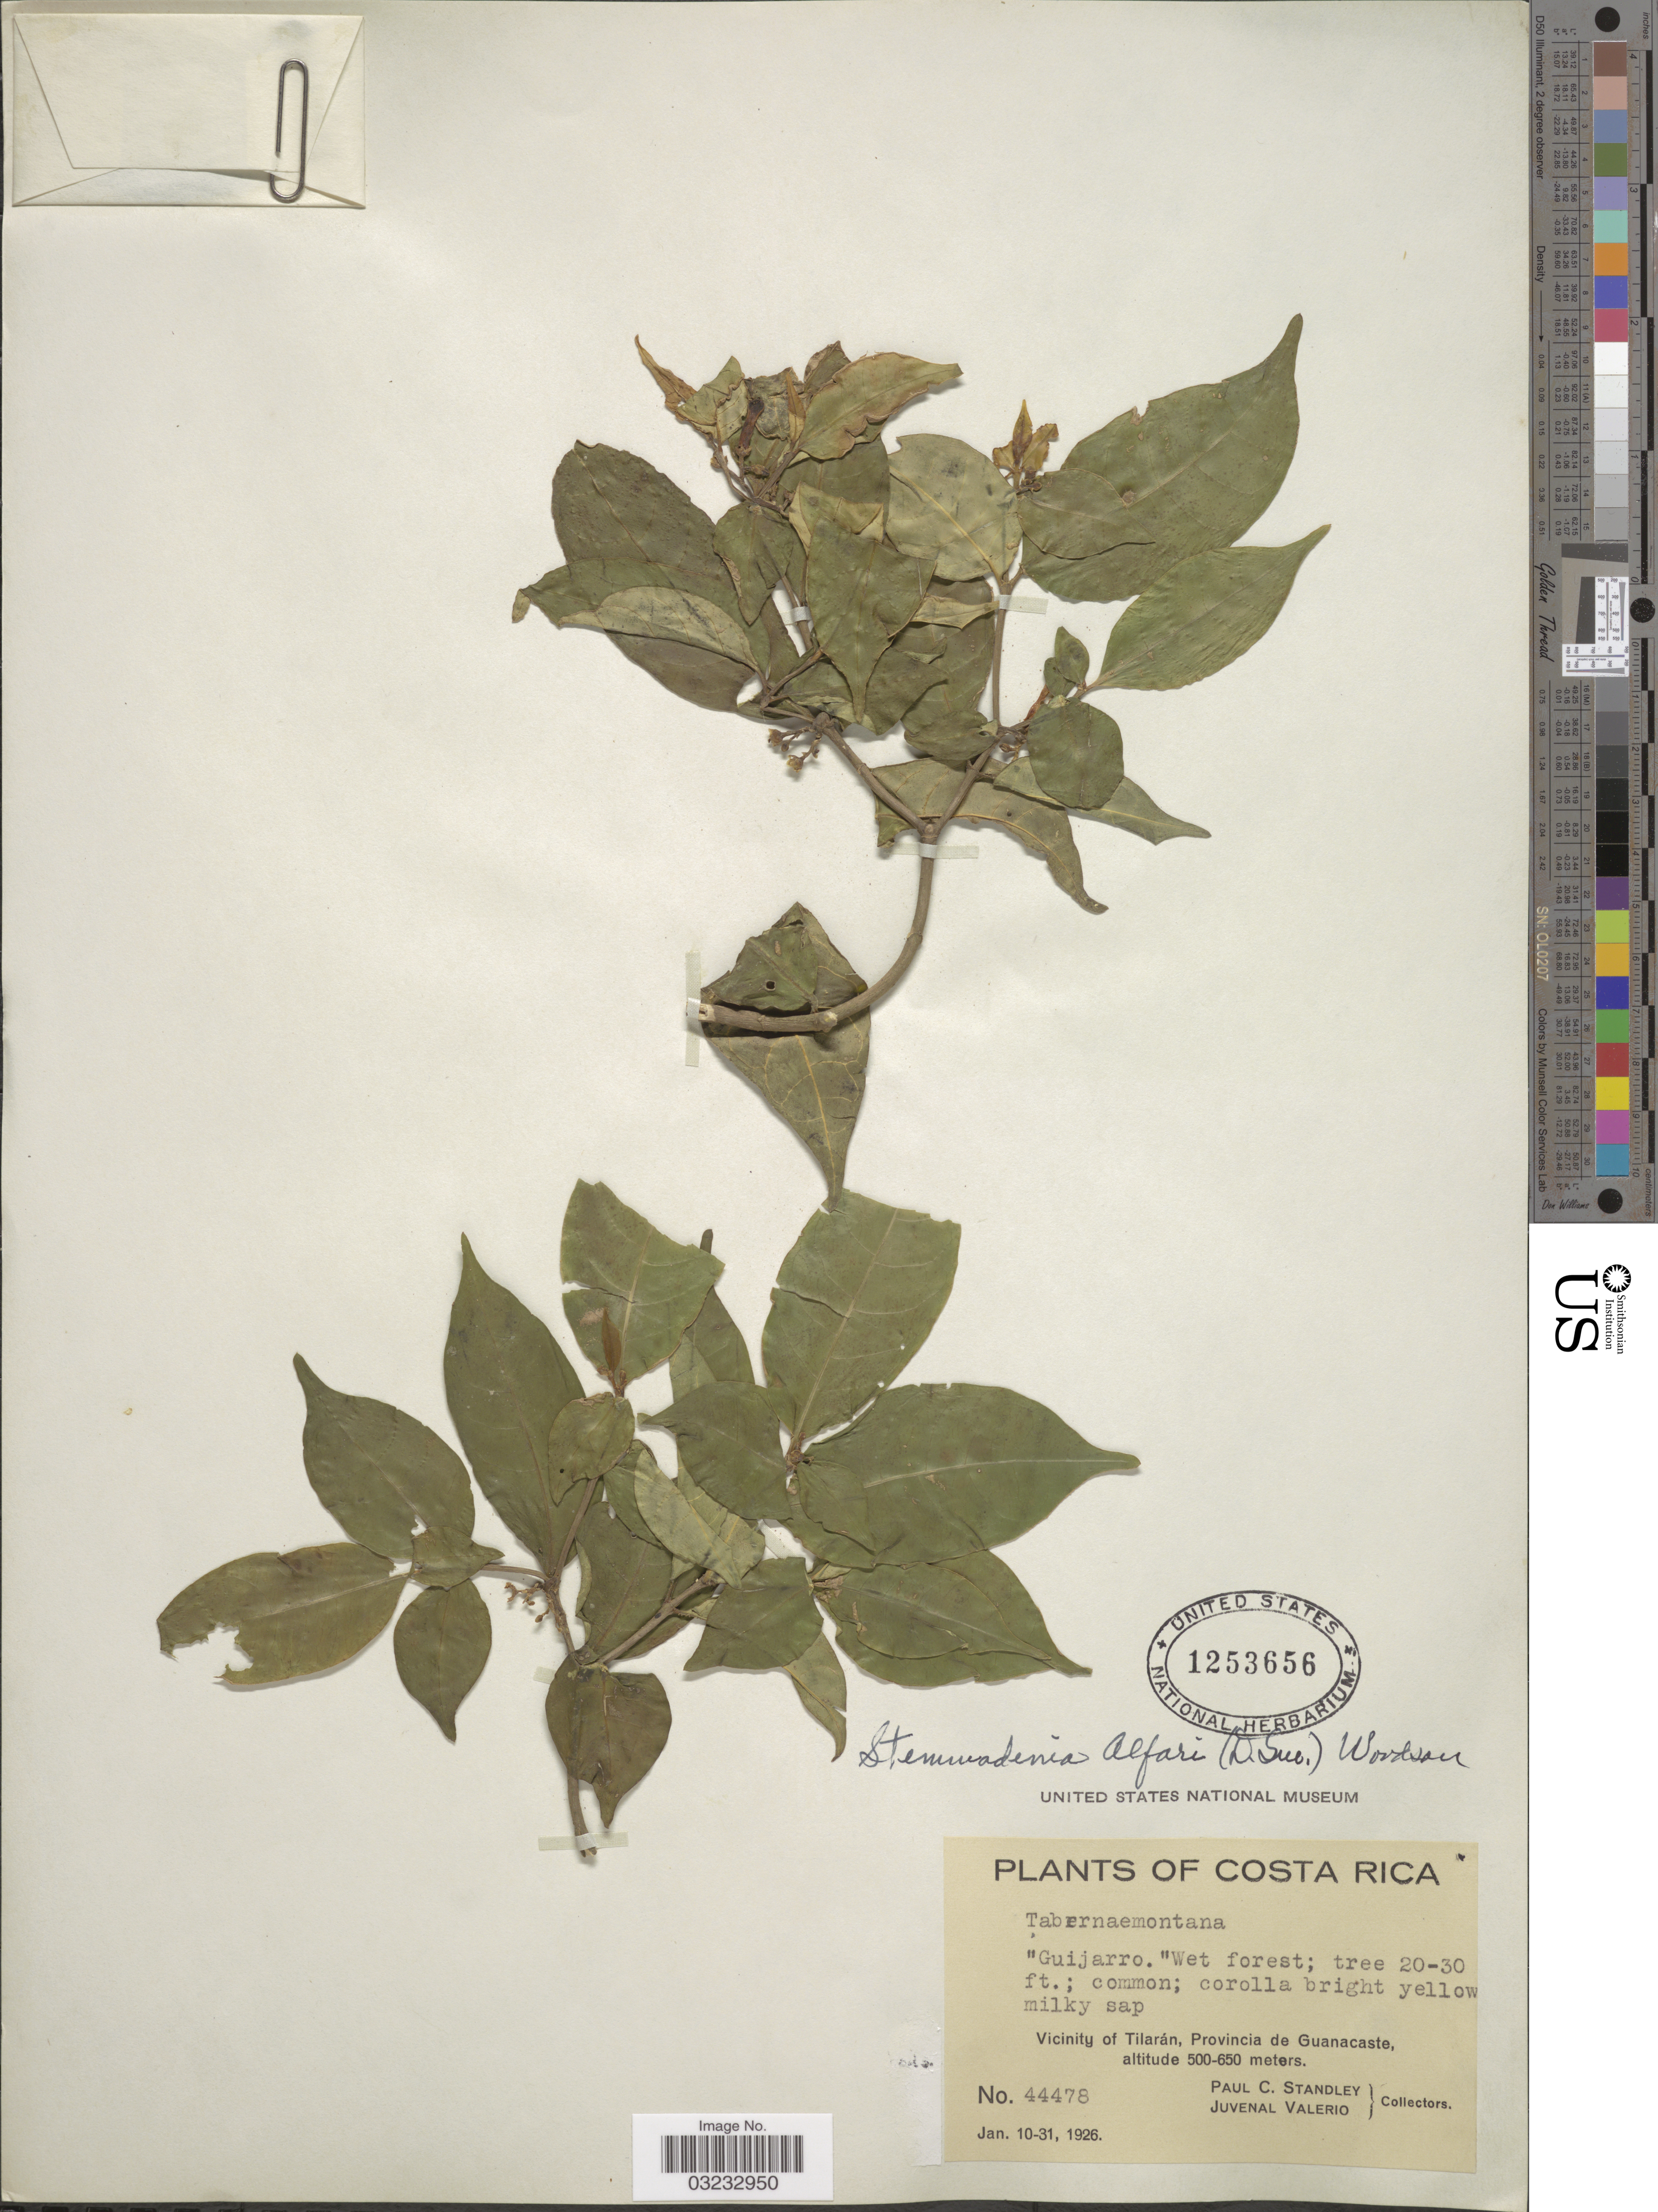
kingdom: Plantae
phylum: Tracheophyta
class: Magnoliopsida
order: Gentianales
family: Apocynaceae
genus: Stemmadenia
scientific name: Stemmadenia alfaroi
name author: (Donn. Sm.) Woodson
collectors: P. C. Standley & J. Valerio R.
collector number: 44478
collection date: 1926-01-10/1926-01-31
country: Costa Rica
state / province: Guanacaste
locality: Los Ayotes, near Tilarán, Provincia de Guanacaste.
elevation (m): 500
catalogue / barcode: US 1253656